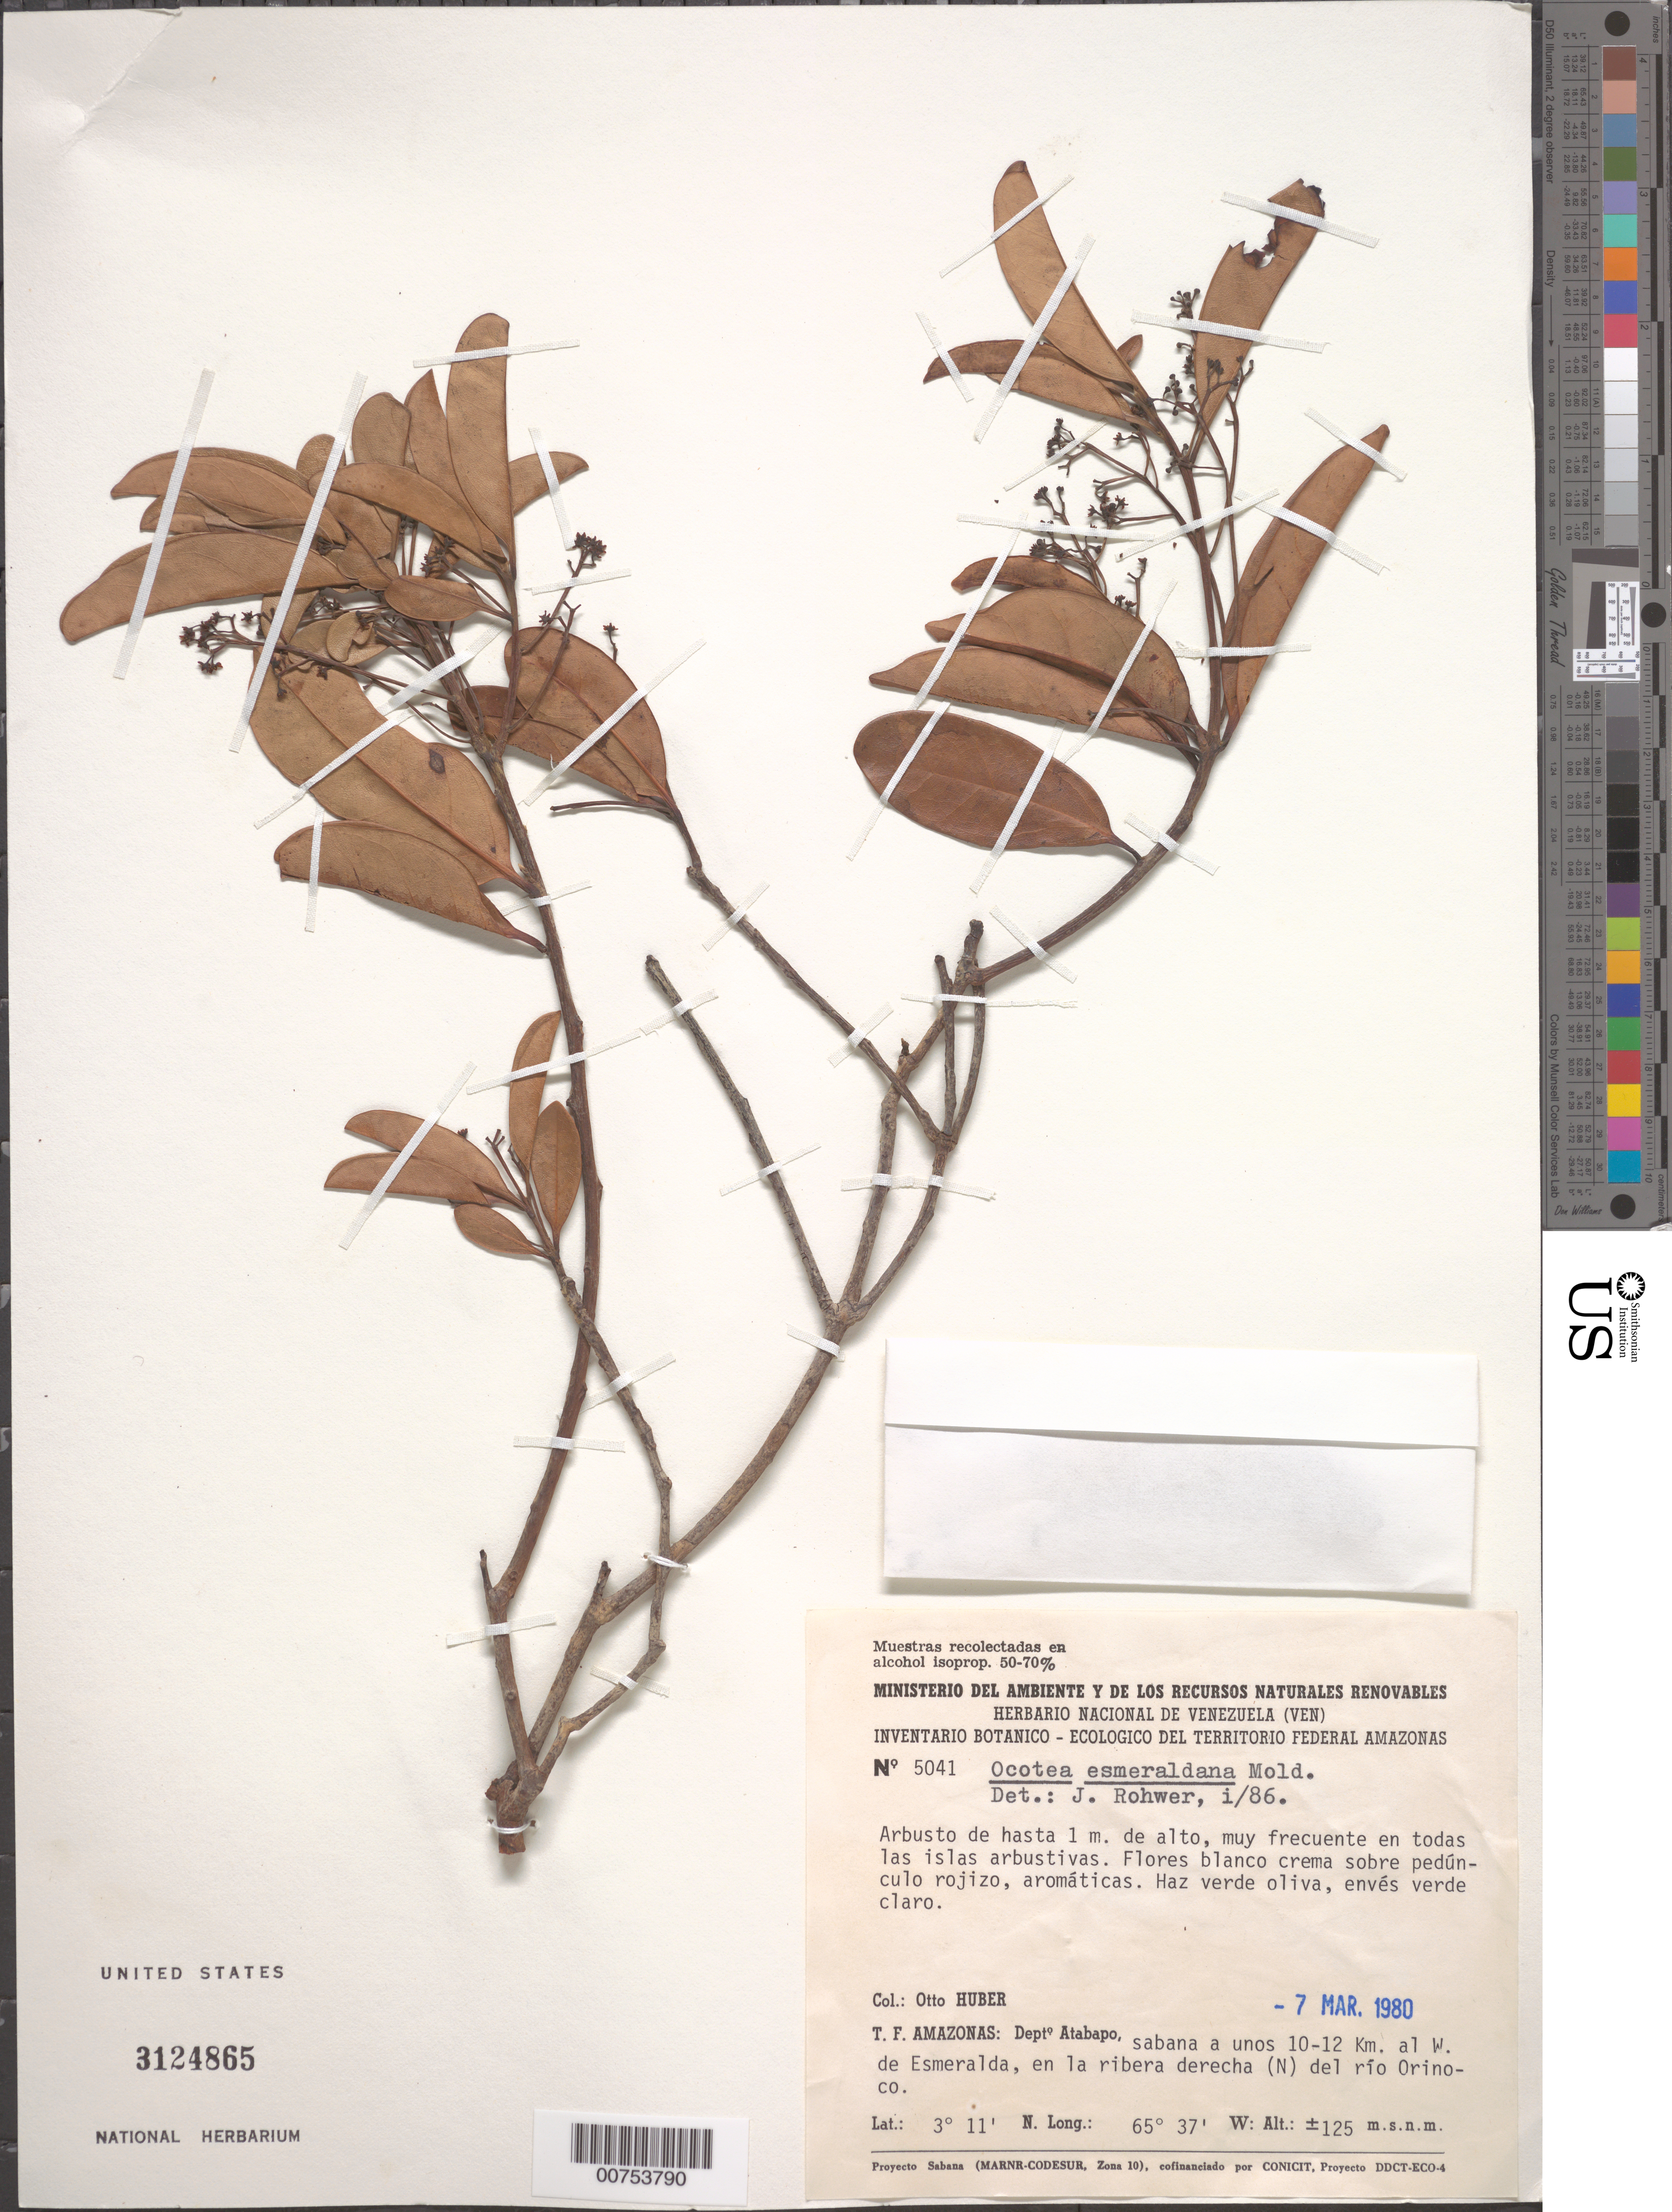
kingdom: Plantae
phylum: Tracheophyta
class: Magnoliopsida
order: Laurales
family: Lauraceae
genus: Ocotea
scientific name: Ocotea esmeraldana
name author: Moldenke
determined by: Rohwer, J. G.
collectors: O. Huber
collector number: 5041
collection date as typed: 7-Mar-80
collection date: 1980-03-07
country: Venezuela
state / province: Amazonas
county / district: Atabapo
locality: Esmeralda, 10-12 km al W; en la ribera derecha (N) del Río Orinoco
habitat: Savanna, in bush islands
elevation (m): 125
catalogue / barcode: US 3124865